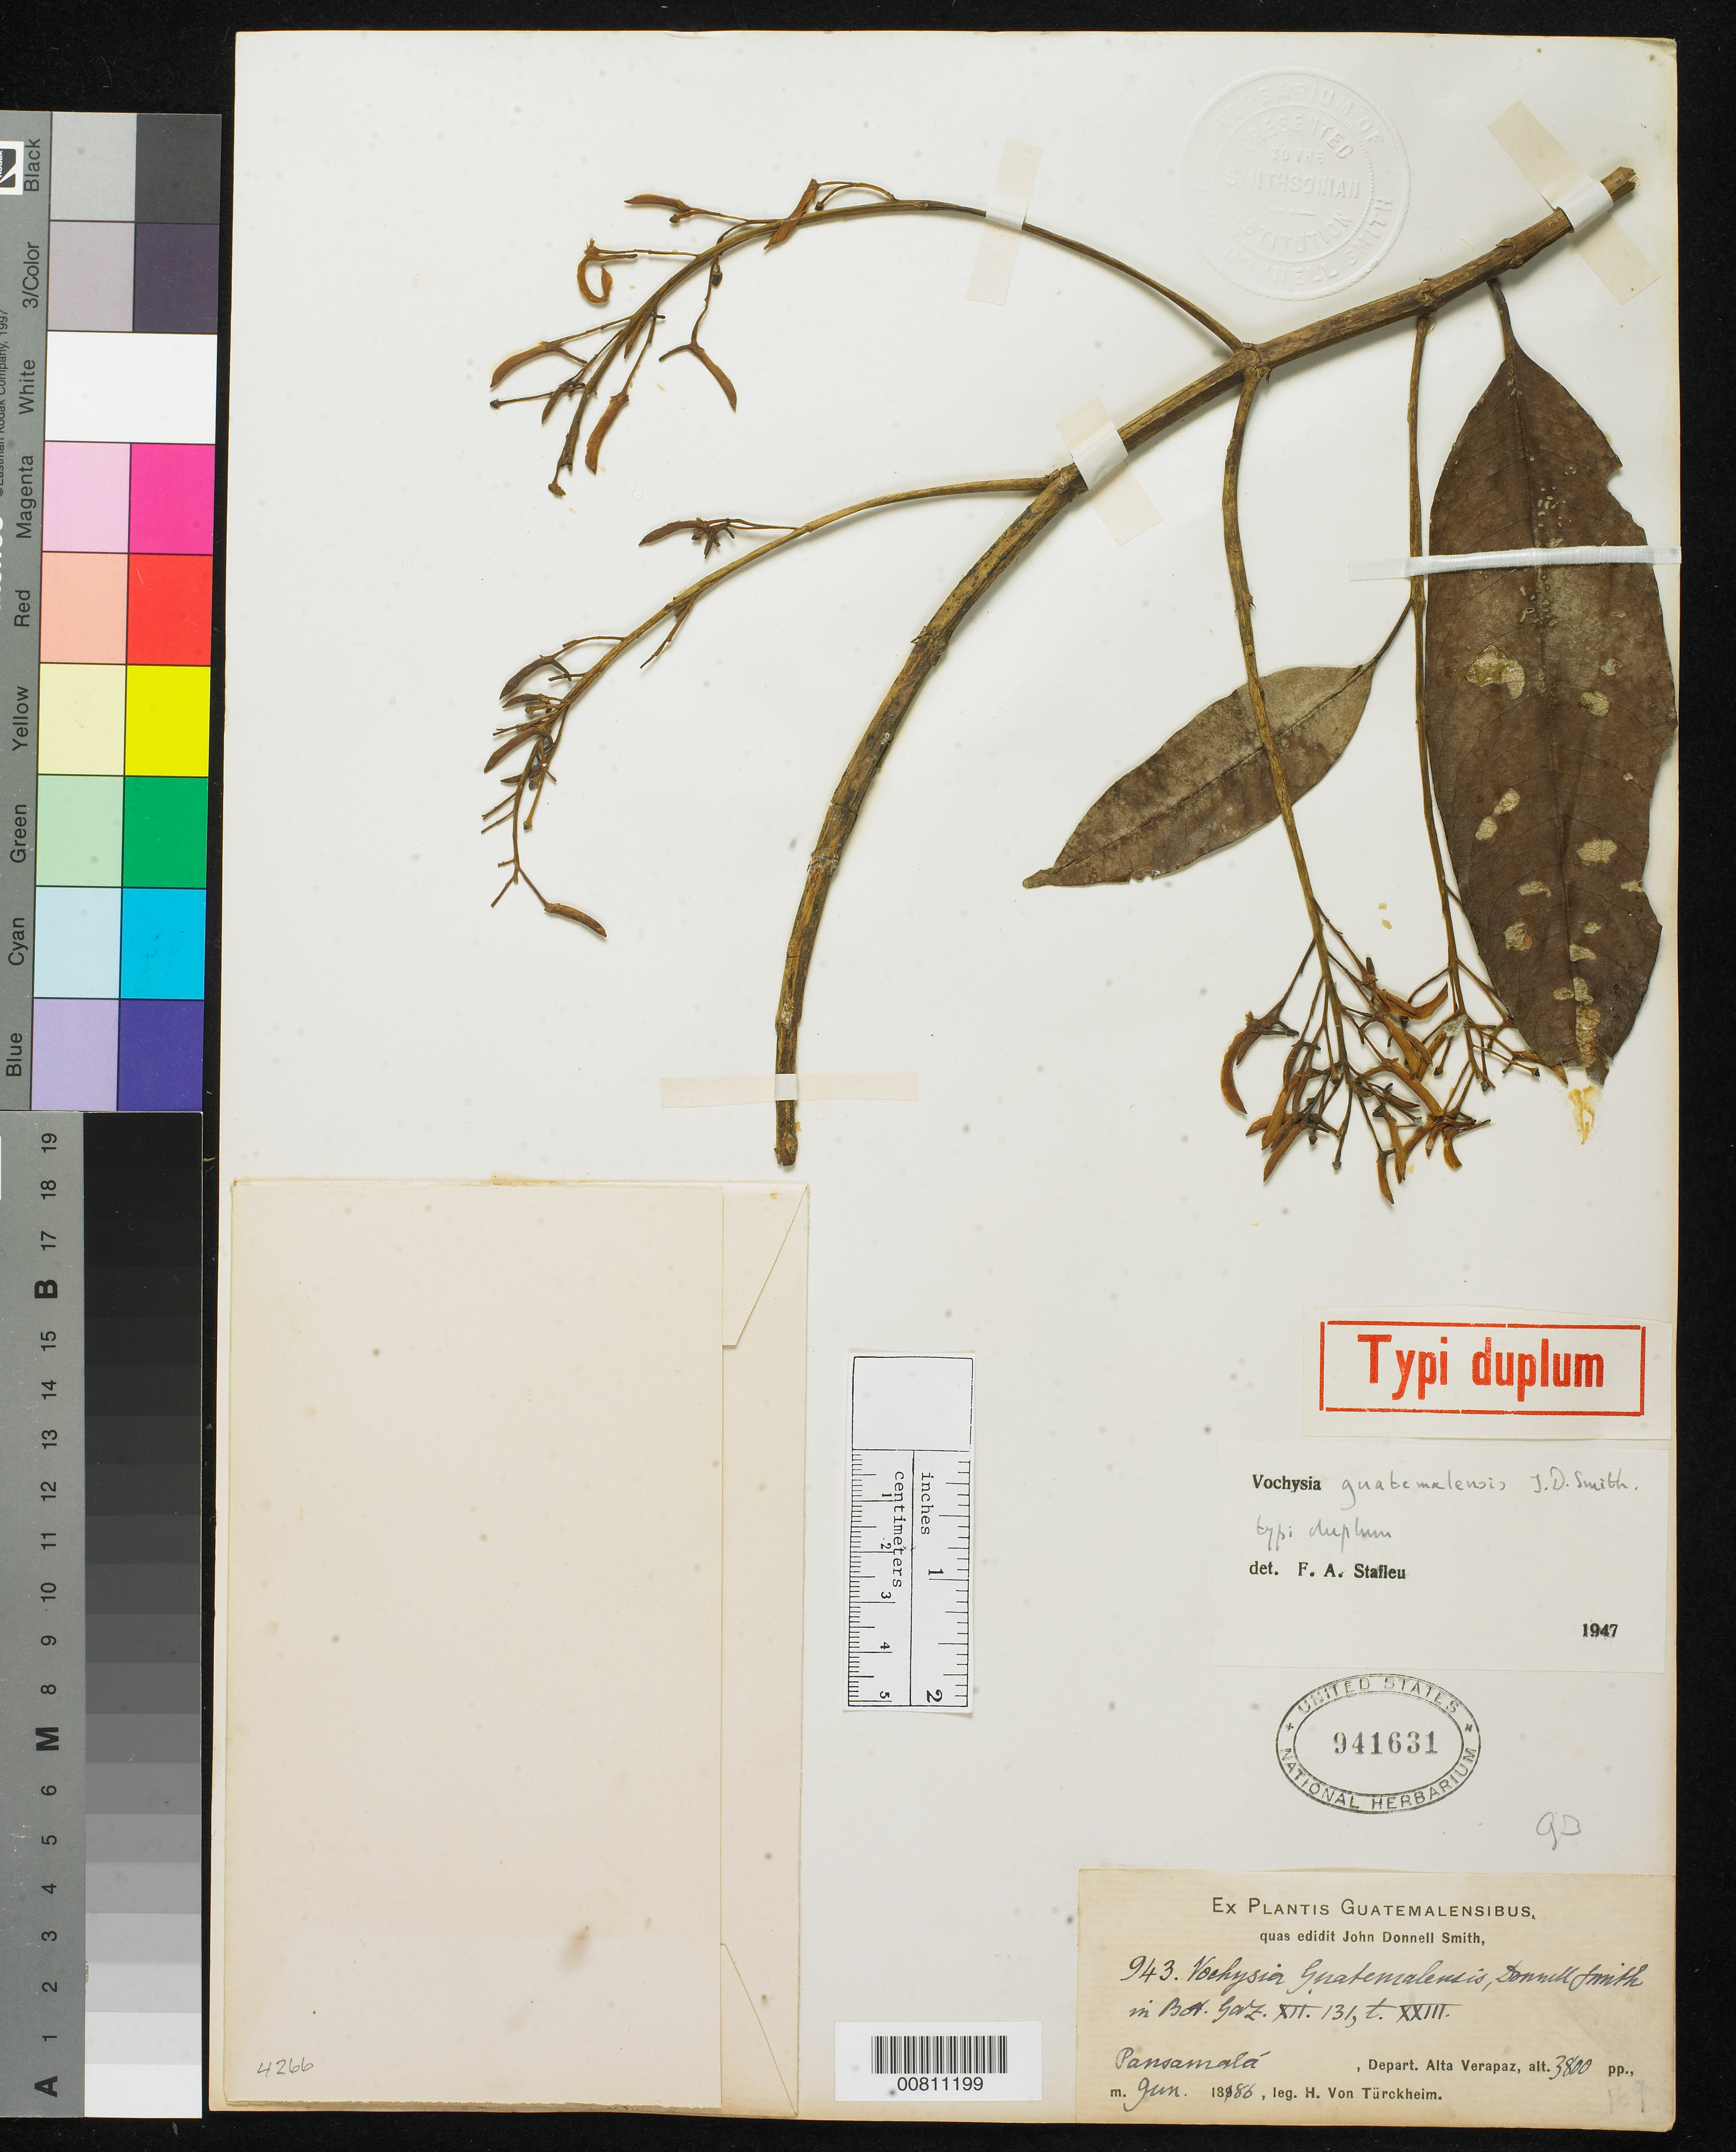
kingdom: Plantae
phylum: Tracheophyta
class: Magnoliopsida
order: Myrtales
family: Vochysiaceae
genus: Vochysia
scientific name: Vochysia guatemalensis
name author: Donn. Sm.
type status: Type Collection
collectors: H. von Türckheim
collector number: J.D.S. 943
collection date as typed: Jun 1886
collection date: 1886-06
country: Guatemala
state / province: Alta Verapaz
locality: Pansamala.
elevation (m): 1158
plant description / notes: Unclear whether 3 sheets at US from J.D.S. herbarium comprise holotype; possibly effectively lectotypified by Stafleu (lecto at GH!), Rec. Trav. Bot. Neerl. 41: 467 (1948).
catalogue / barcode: US 941631